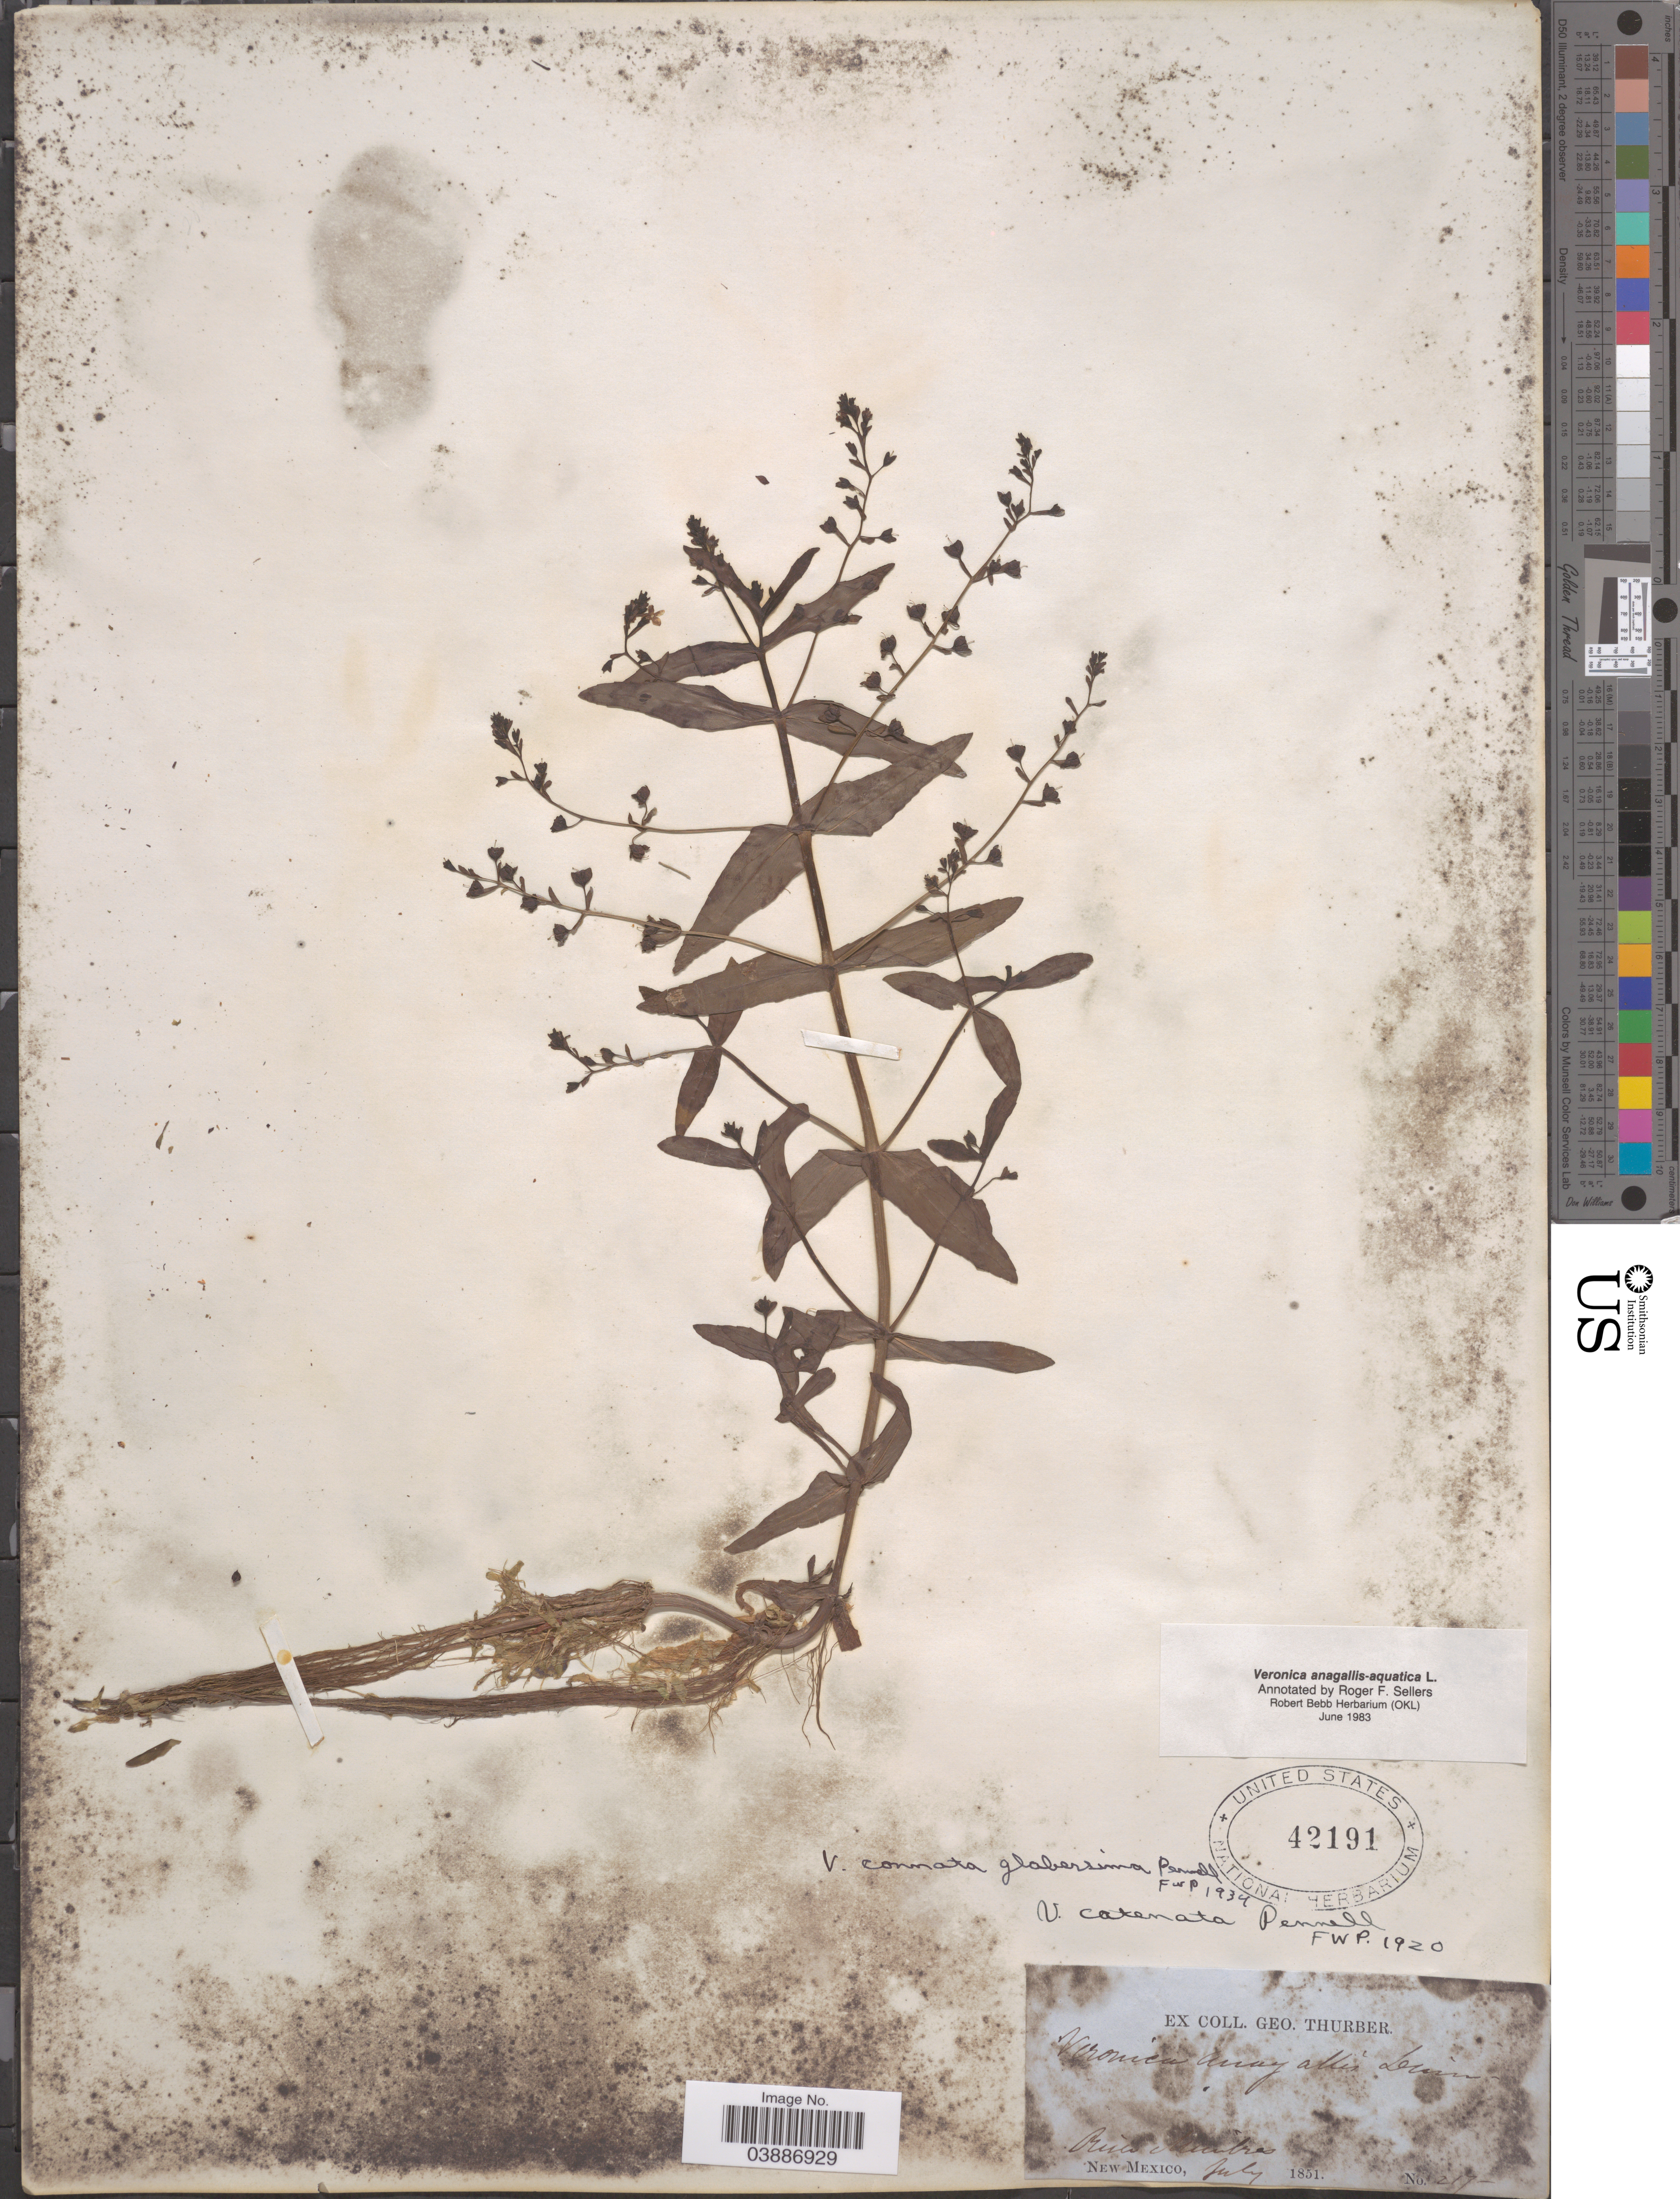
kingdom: Plantae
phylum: Tracheophyta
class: Magnoliopsida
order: Lamiales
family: Plantaginaceae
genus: Veronica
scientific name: Veronica anagallis-aquatica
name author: L.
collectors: ex coll. Geo. Thurber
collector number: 217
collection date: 1851-07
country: United States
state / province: New Mexico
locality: River Mimbres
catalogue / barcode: US 42191